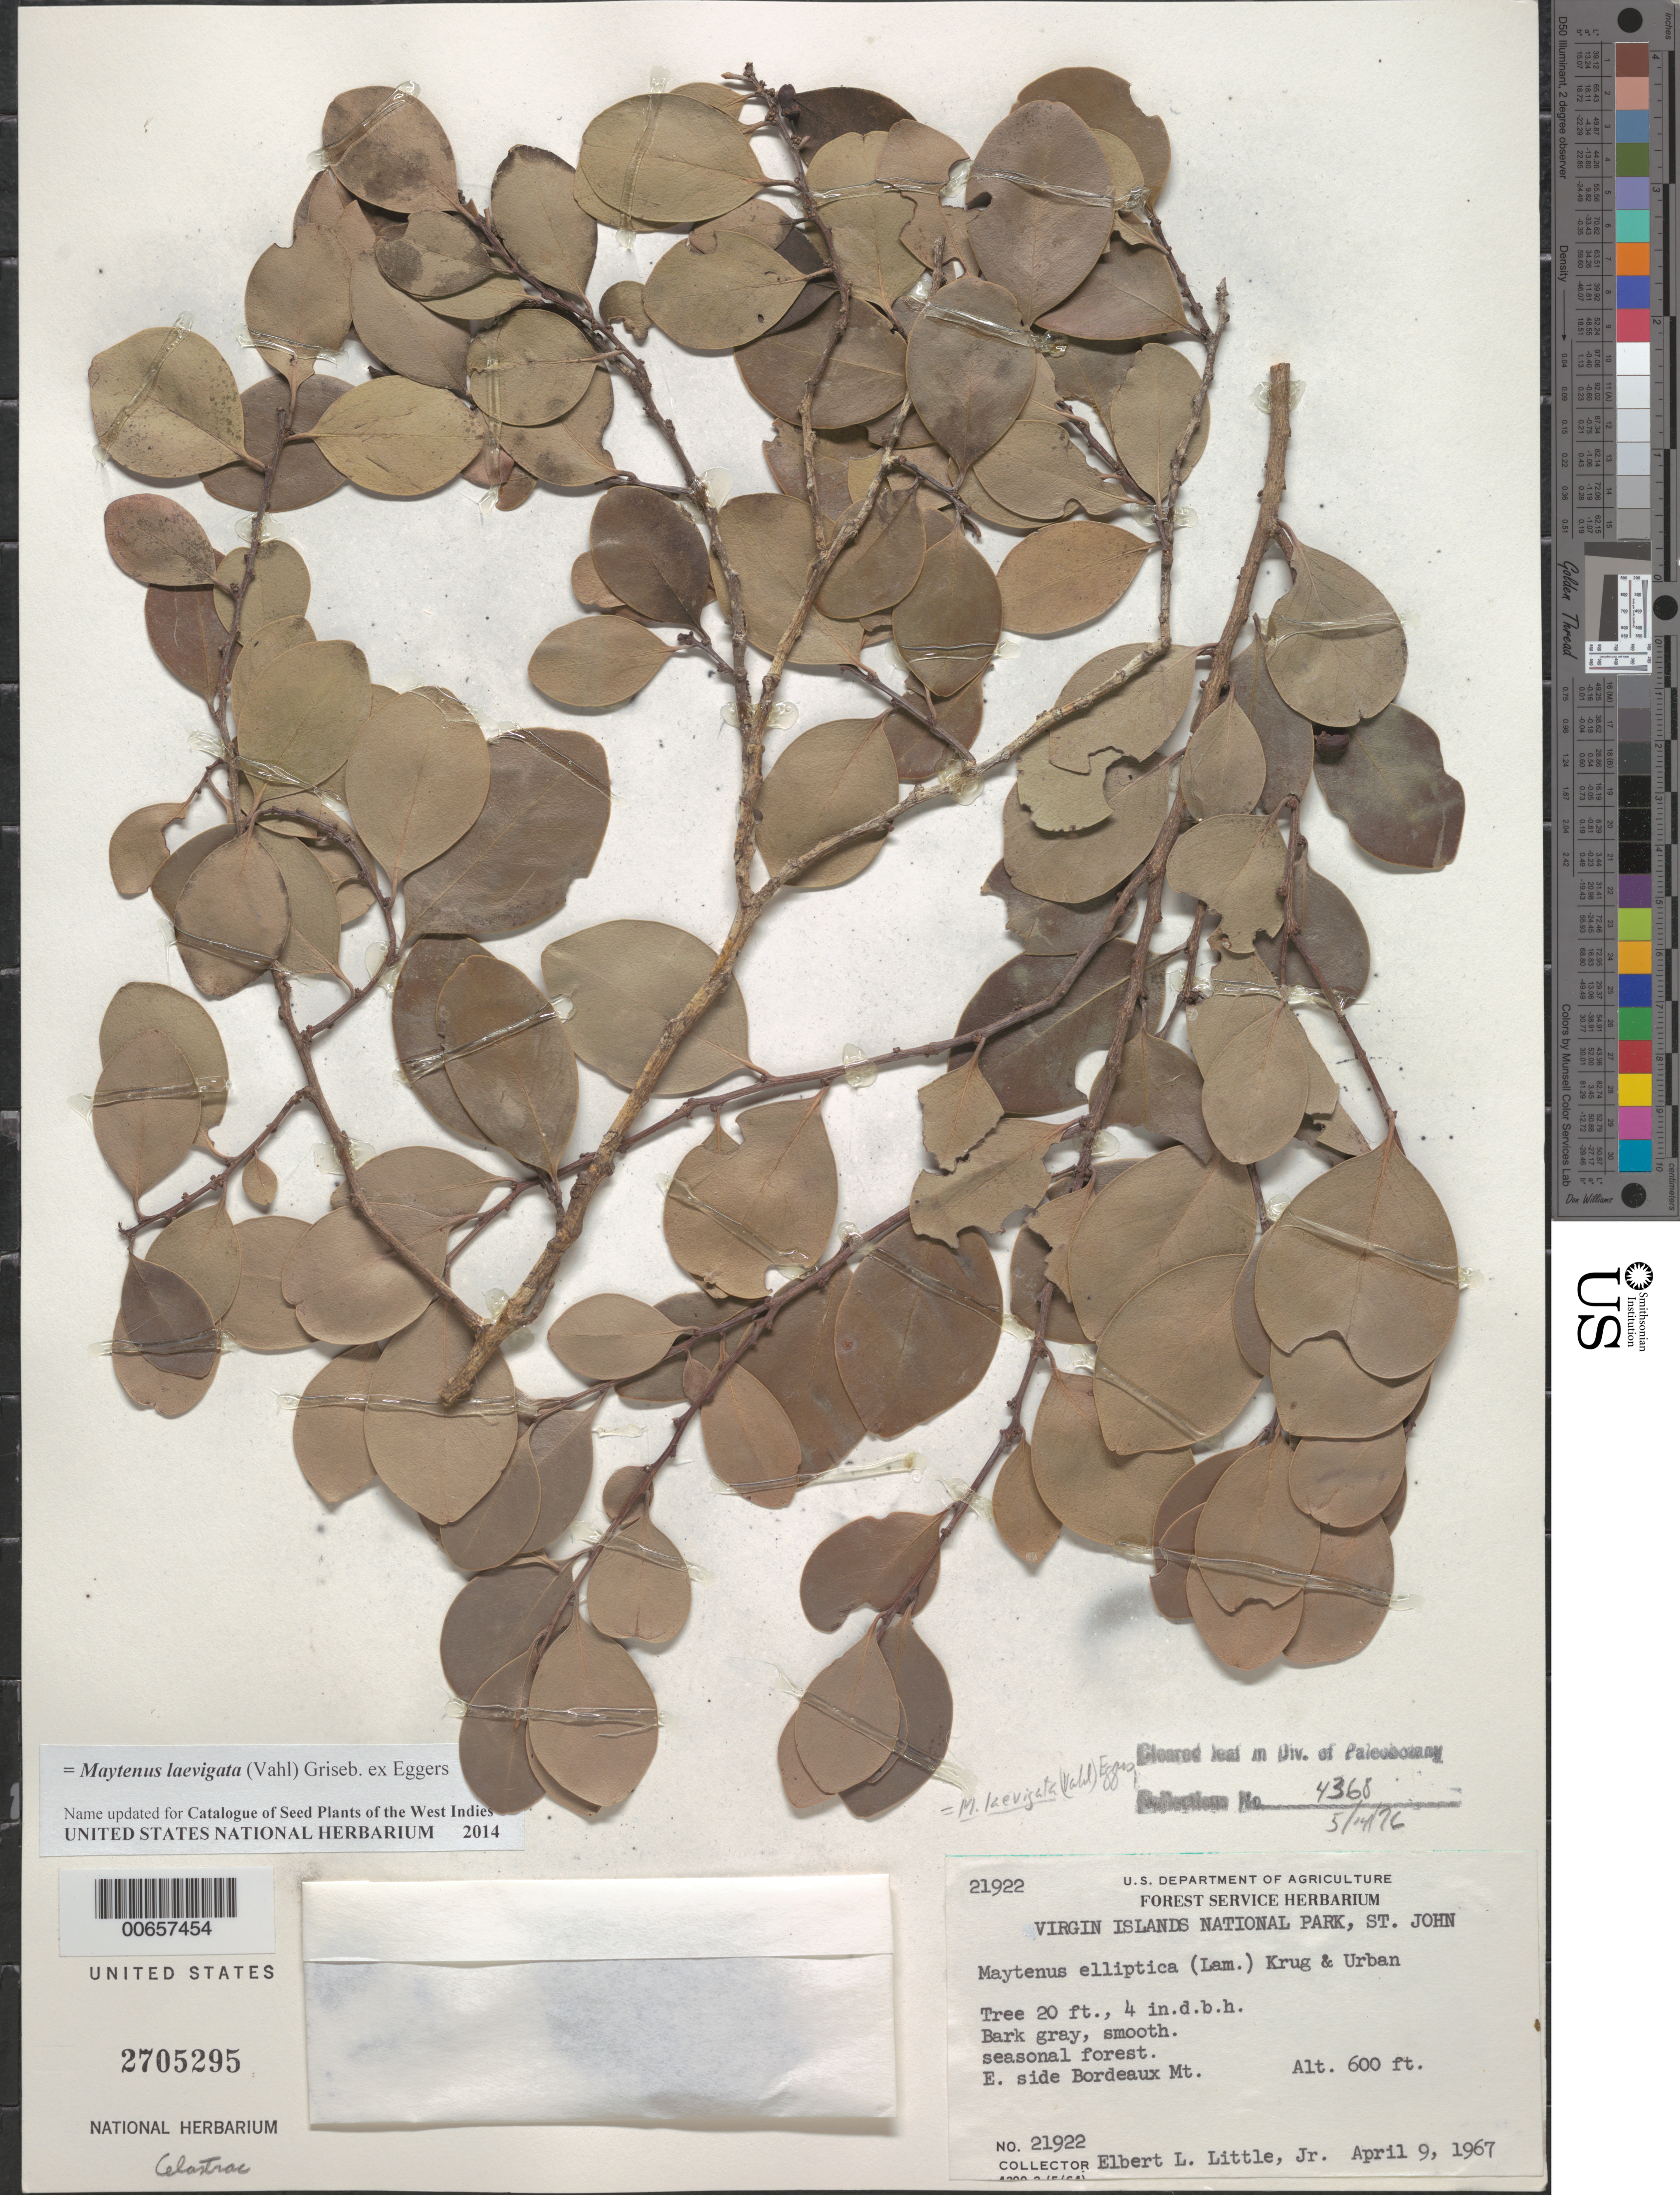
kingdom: Plantae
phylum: Tracheophyta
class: Magnoliopsida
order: Celastrales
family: Celastraceae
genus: Maytenus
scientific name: Maytenus laevigatus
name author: (Vahl) Griseb. ex Eggers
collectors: E. L. Little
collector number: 21922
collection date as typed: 09 Apr 1967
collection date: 1967-04-09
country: U.S. Virgin Islands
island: St. John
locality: Bordeaux Mt., E side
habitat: Seasonal forest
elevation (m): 183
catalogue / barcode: US 2705295